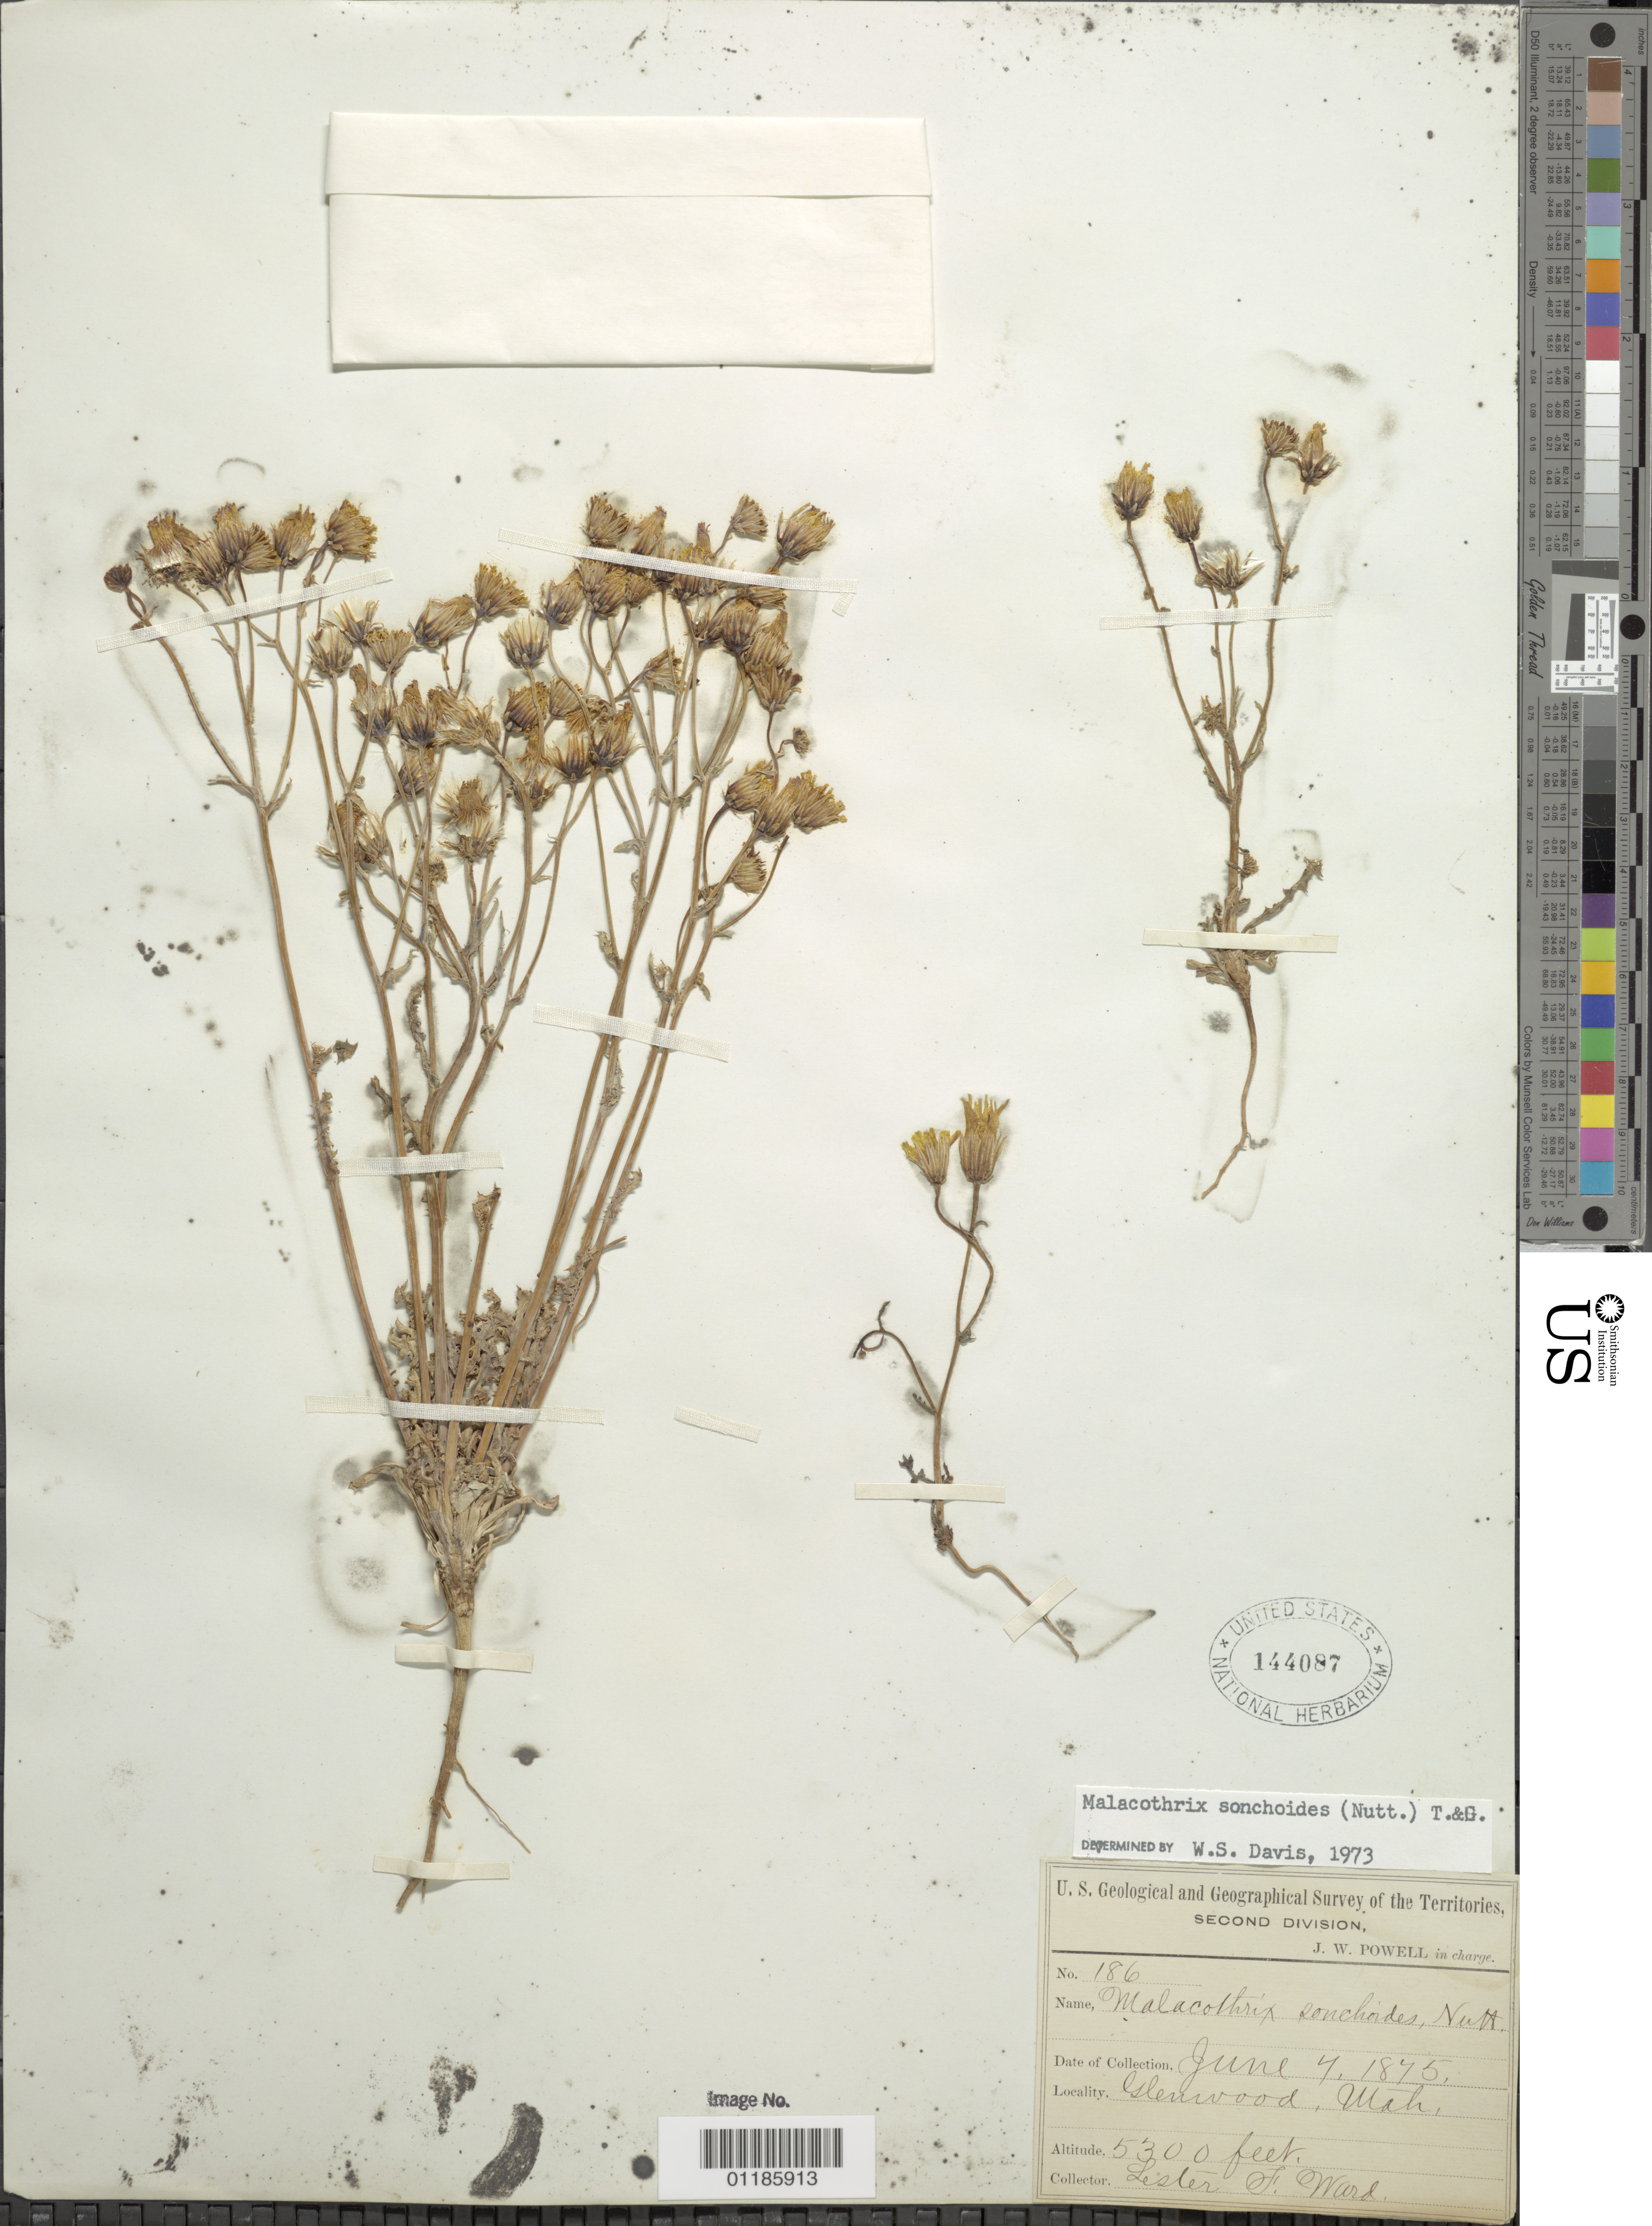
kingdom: Plantae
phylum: Tracheophyta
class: Magnoliopsida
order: Asterales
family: Asteraceae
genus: Malacothrix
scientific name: Malacothrix sonchoides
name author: (Nutt.) Torr. & A. Gray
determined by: Davis, W. S.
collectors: L. F. Ward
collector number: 186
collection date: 1875-06-04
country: United States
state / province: Utah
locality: Glenwood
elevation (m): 1615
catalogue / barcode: US 144087